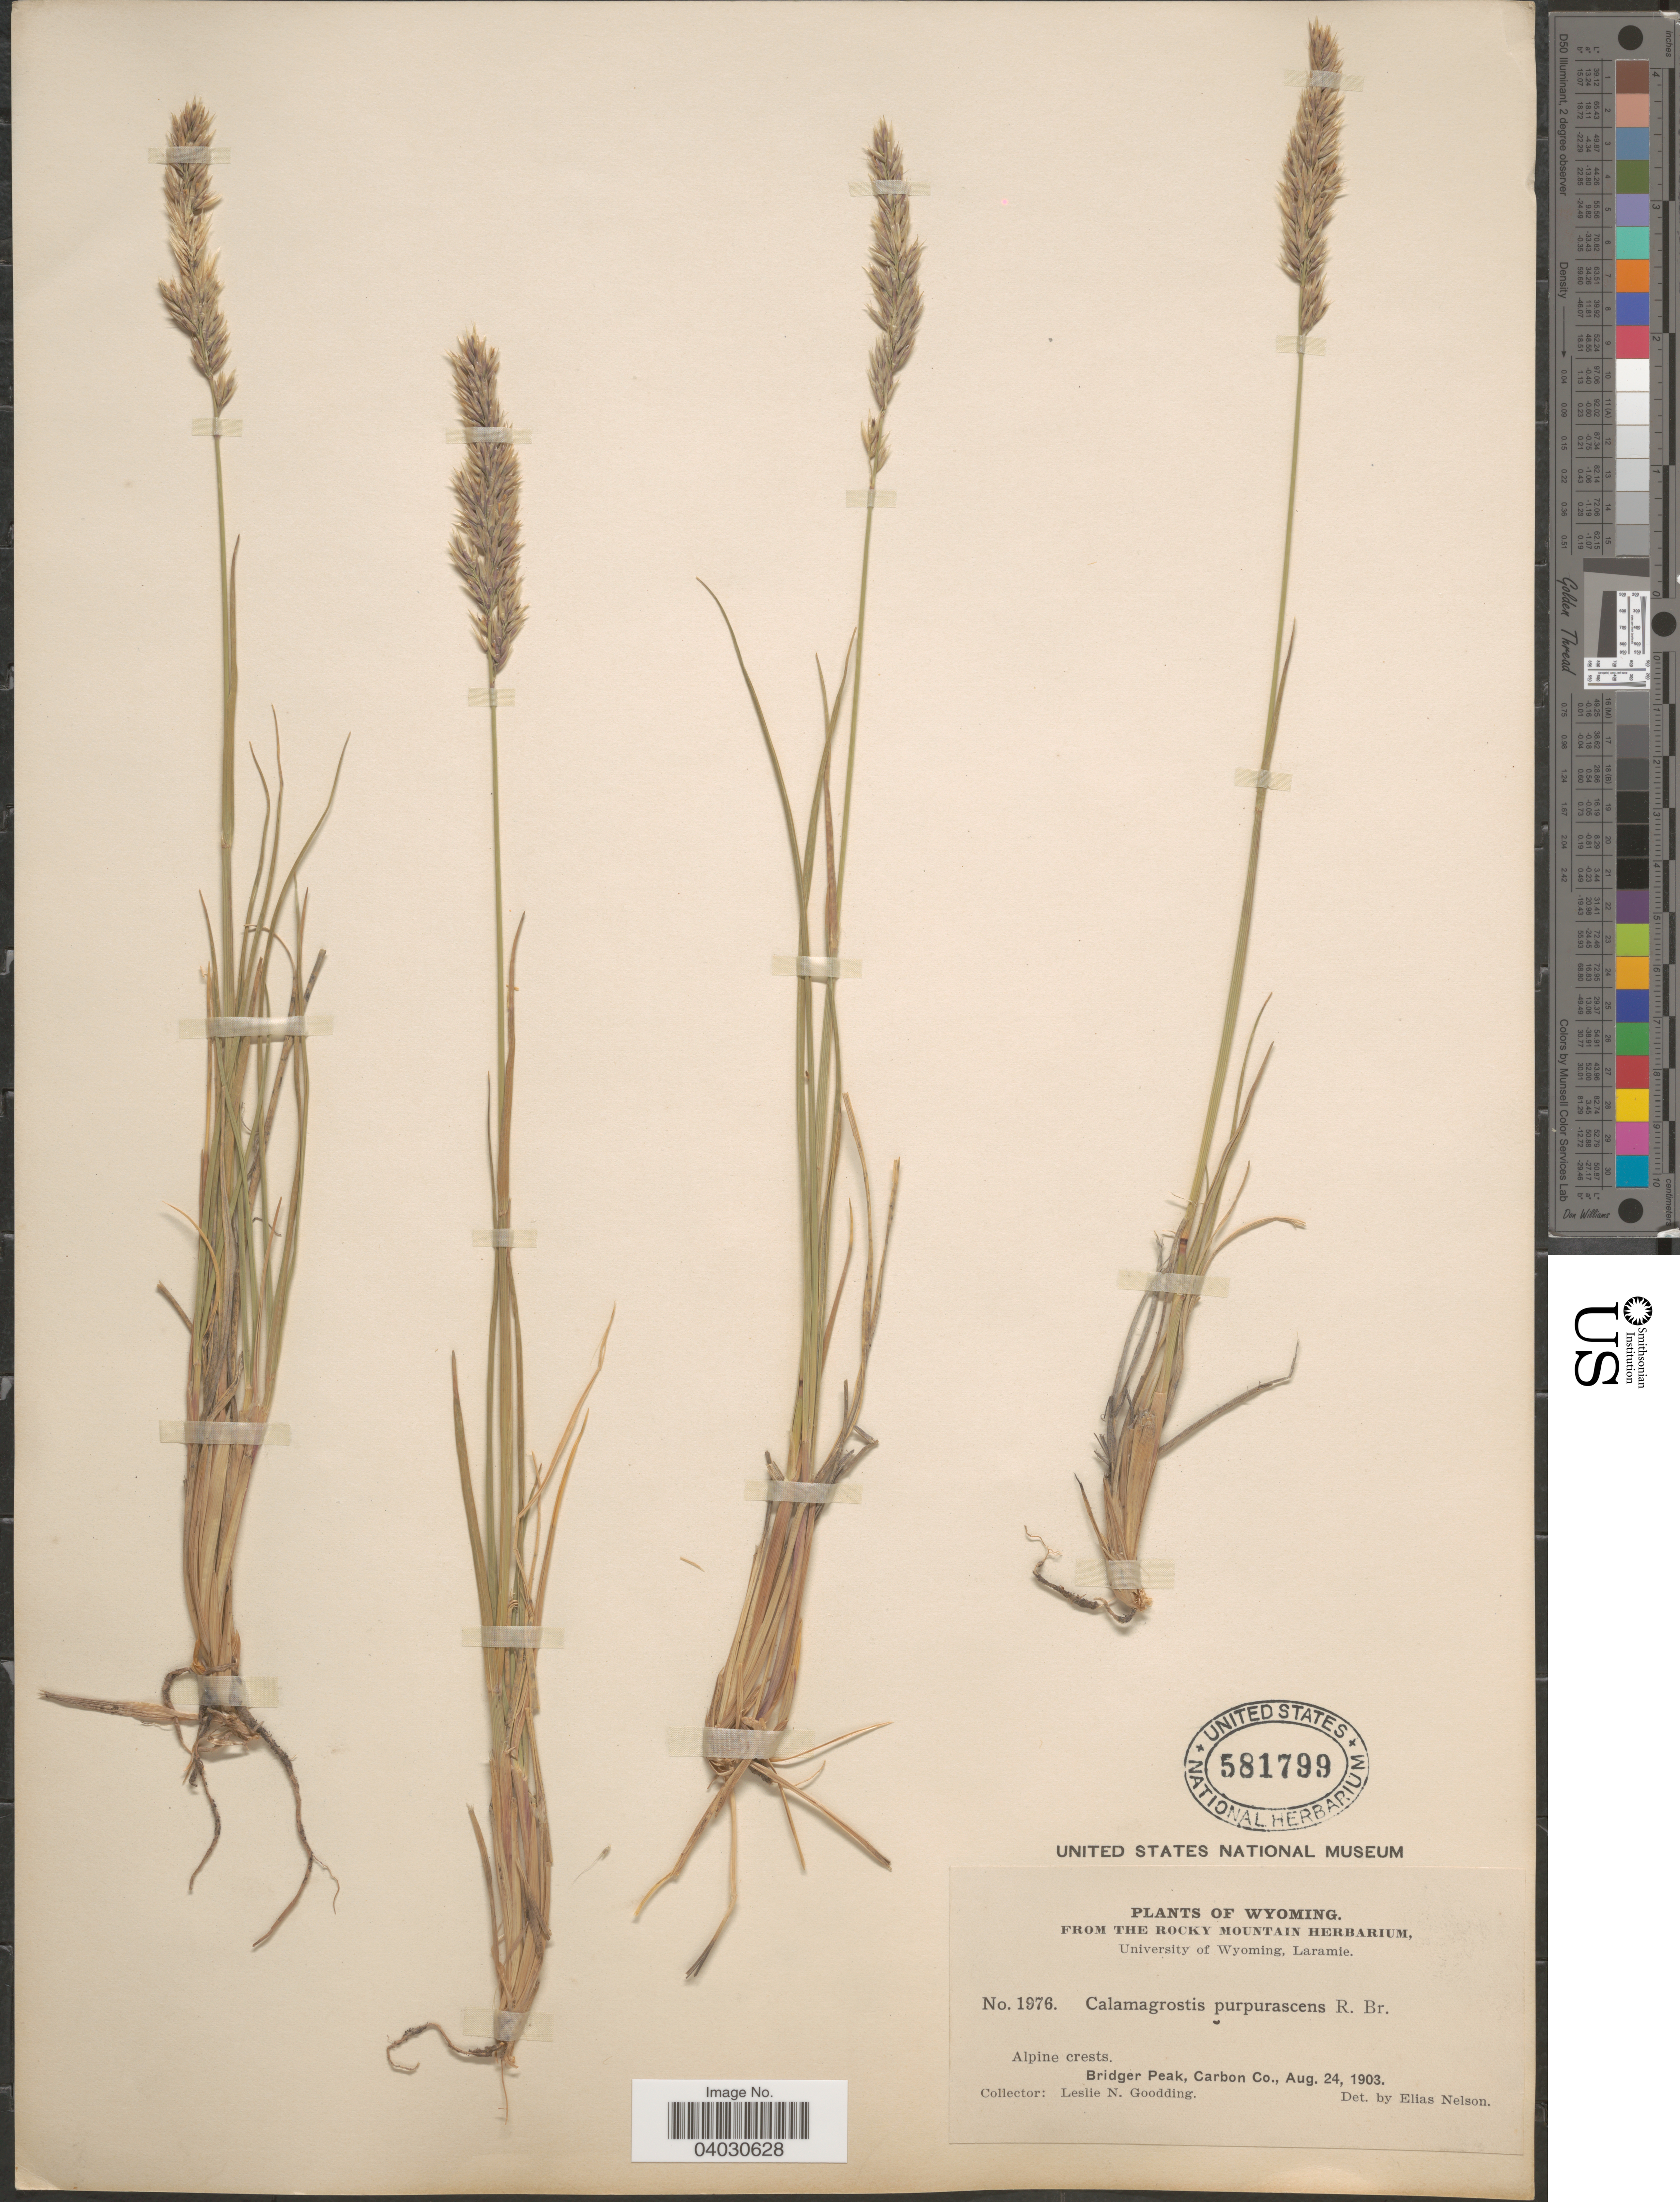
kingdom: Plantae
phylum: Tracheophyta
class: Liliopsida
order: Poales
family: Poaceae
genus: Calamagrostis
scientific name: Calamagrostis purpurascens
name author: R. Br.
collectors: L. N. Goodding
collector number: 1976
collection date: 1903-08-24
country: United States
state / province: Wyoming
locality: Bridger Peak, Carbon Co.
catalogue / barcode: US 581799